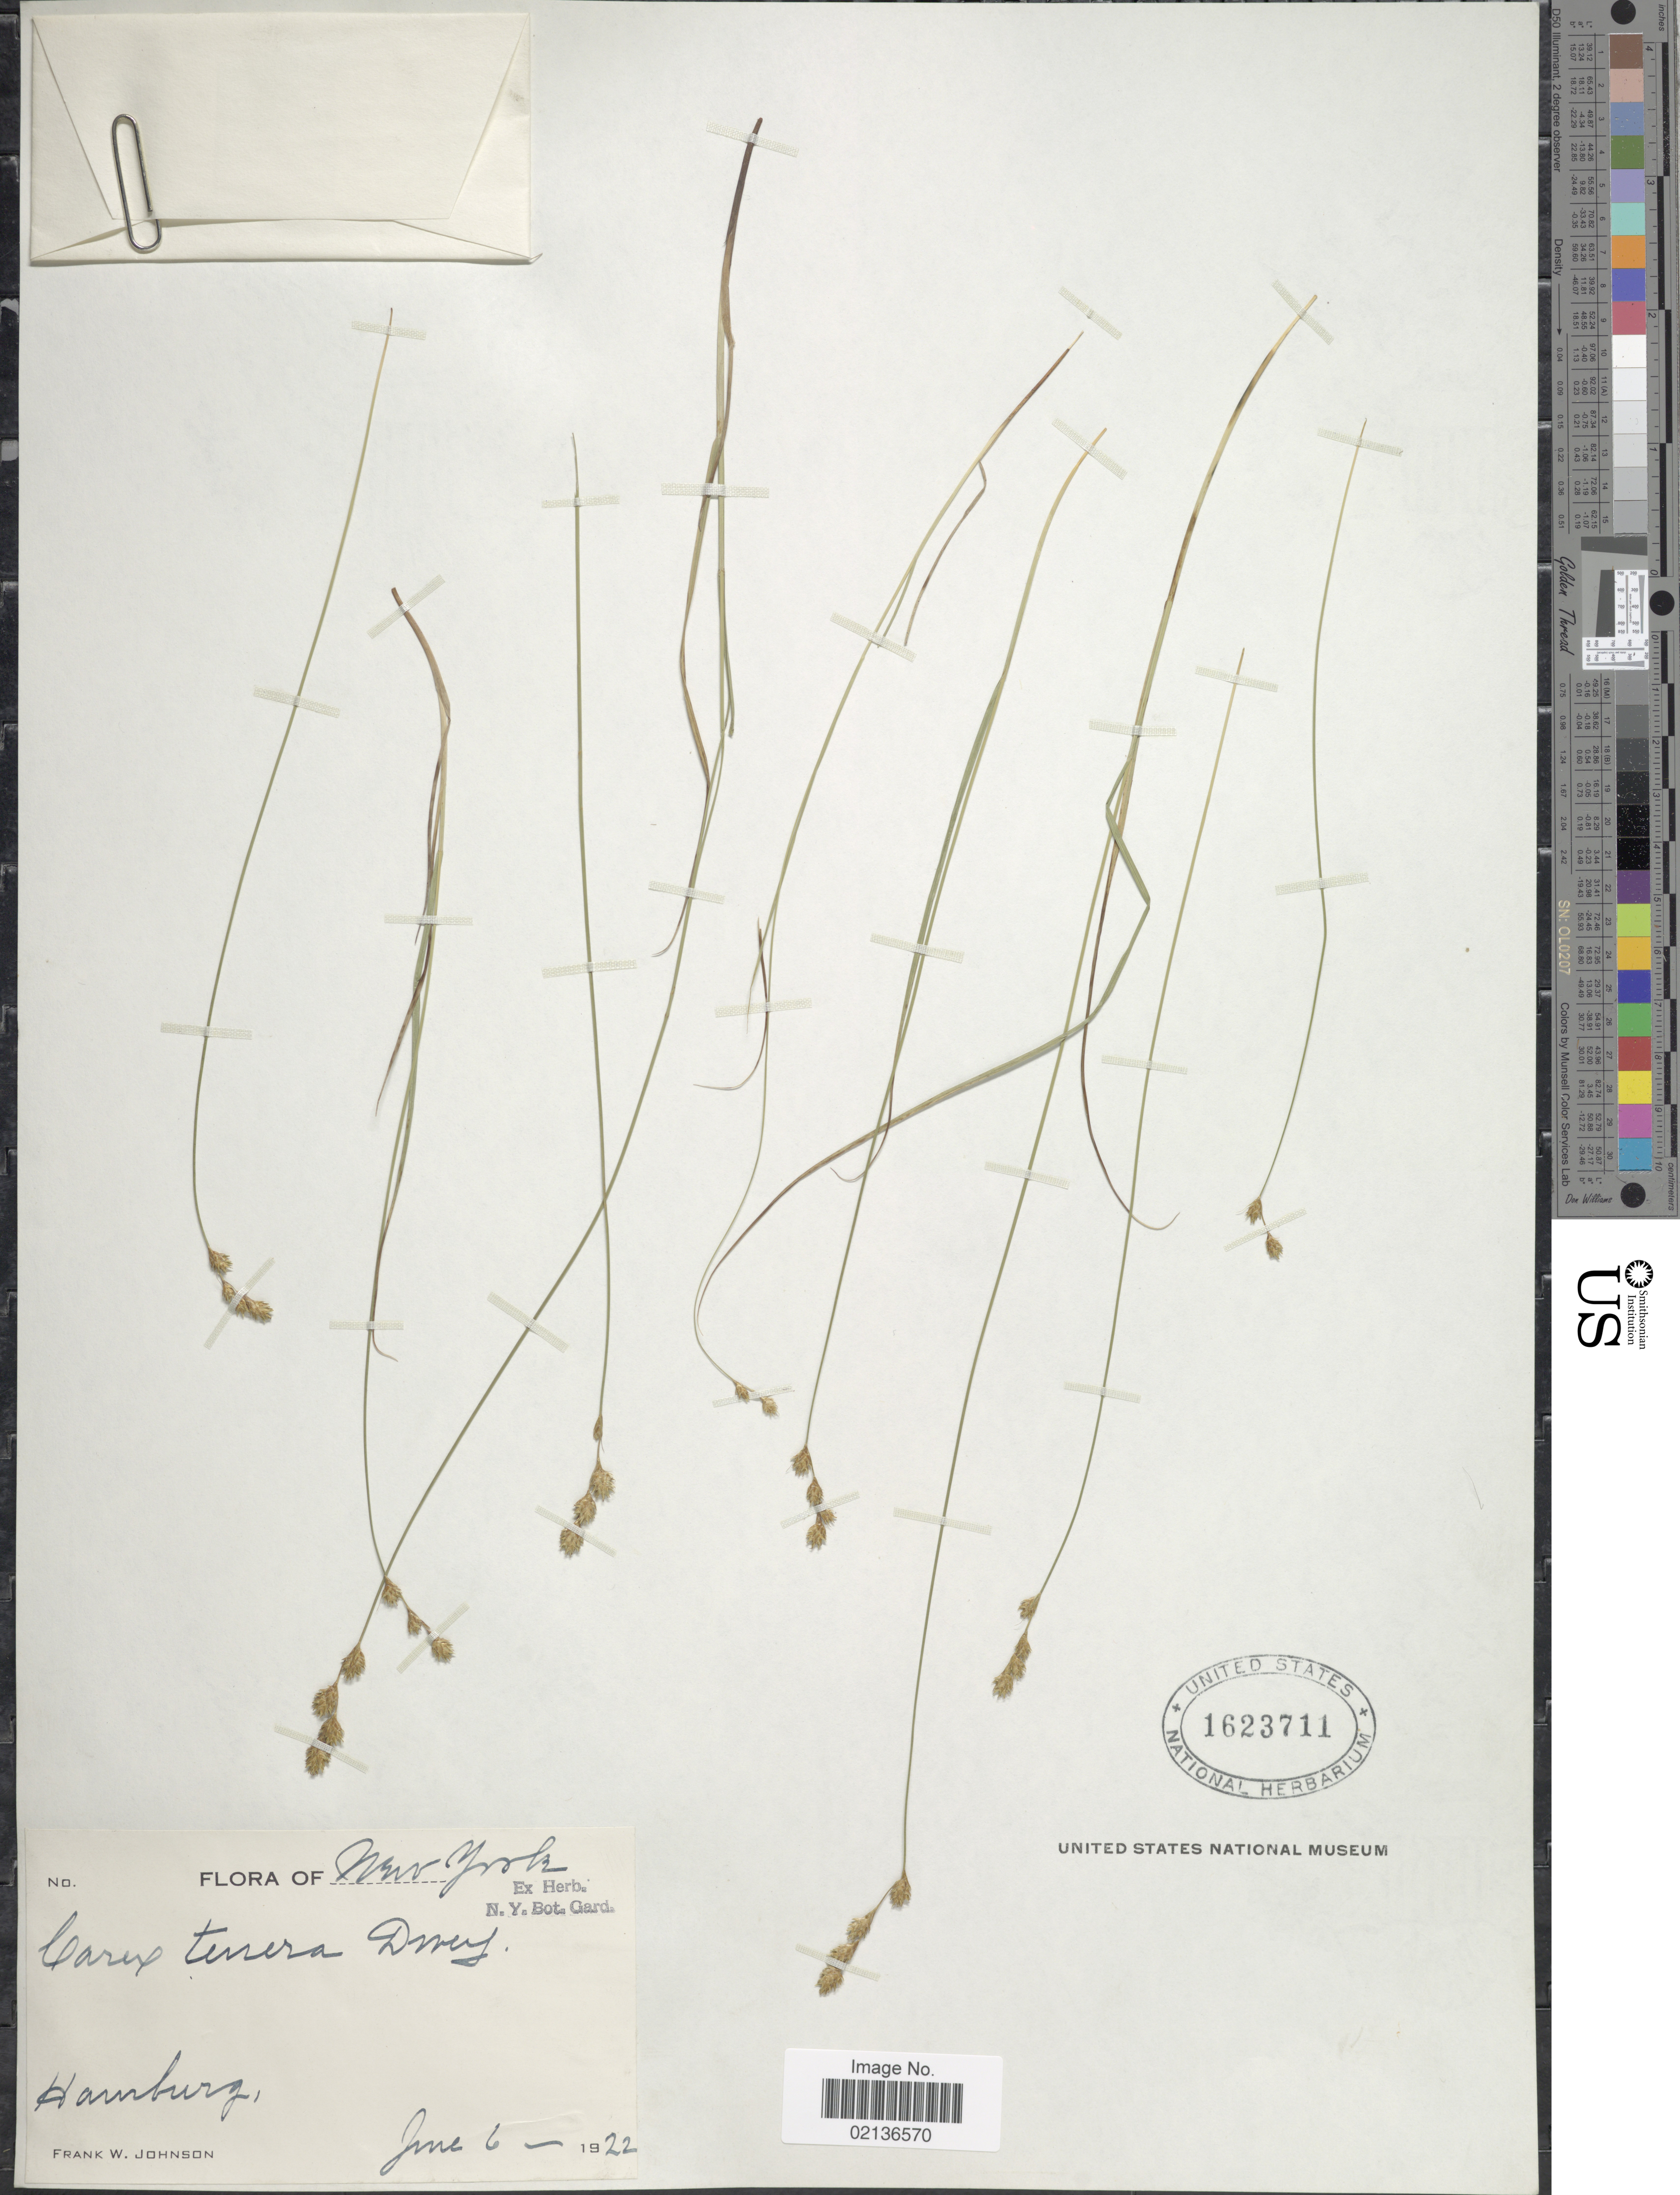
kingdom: Plantae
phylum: Tracheophyta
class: Liliopsida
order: Poales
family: Cyperaceae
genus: Carex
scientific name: Carex tenera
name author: Dewey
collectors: F. W. Johnson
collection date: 1922-06-06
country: United States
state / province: New York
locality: Hamburg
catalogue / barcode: US 1623711